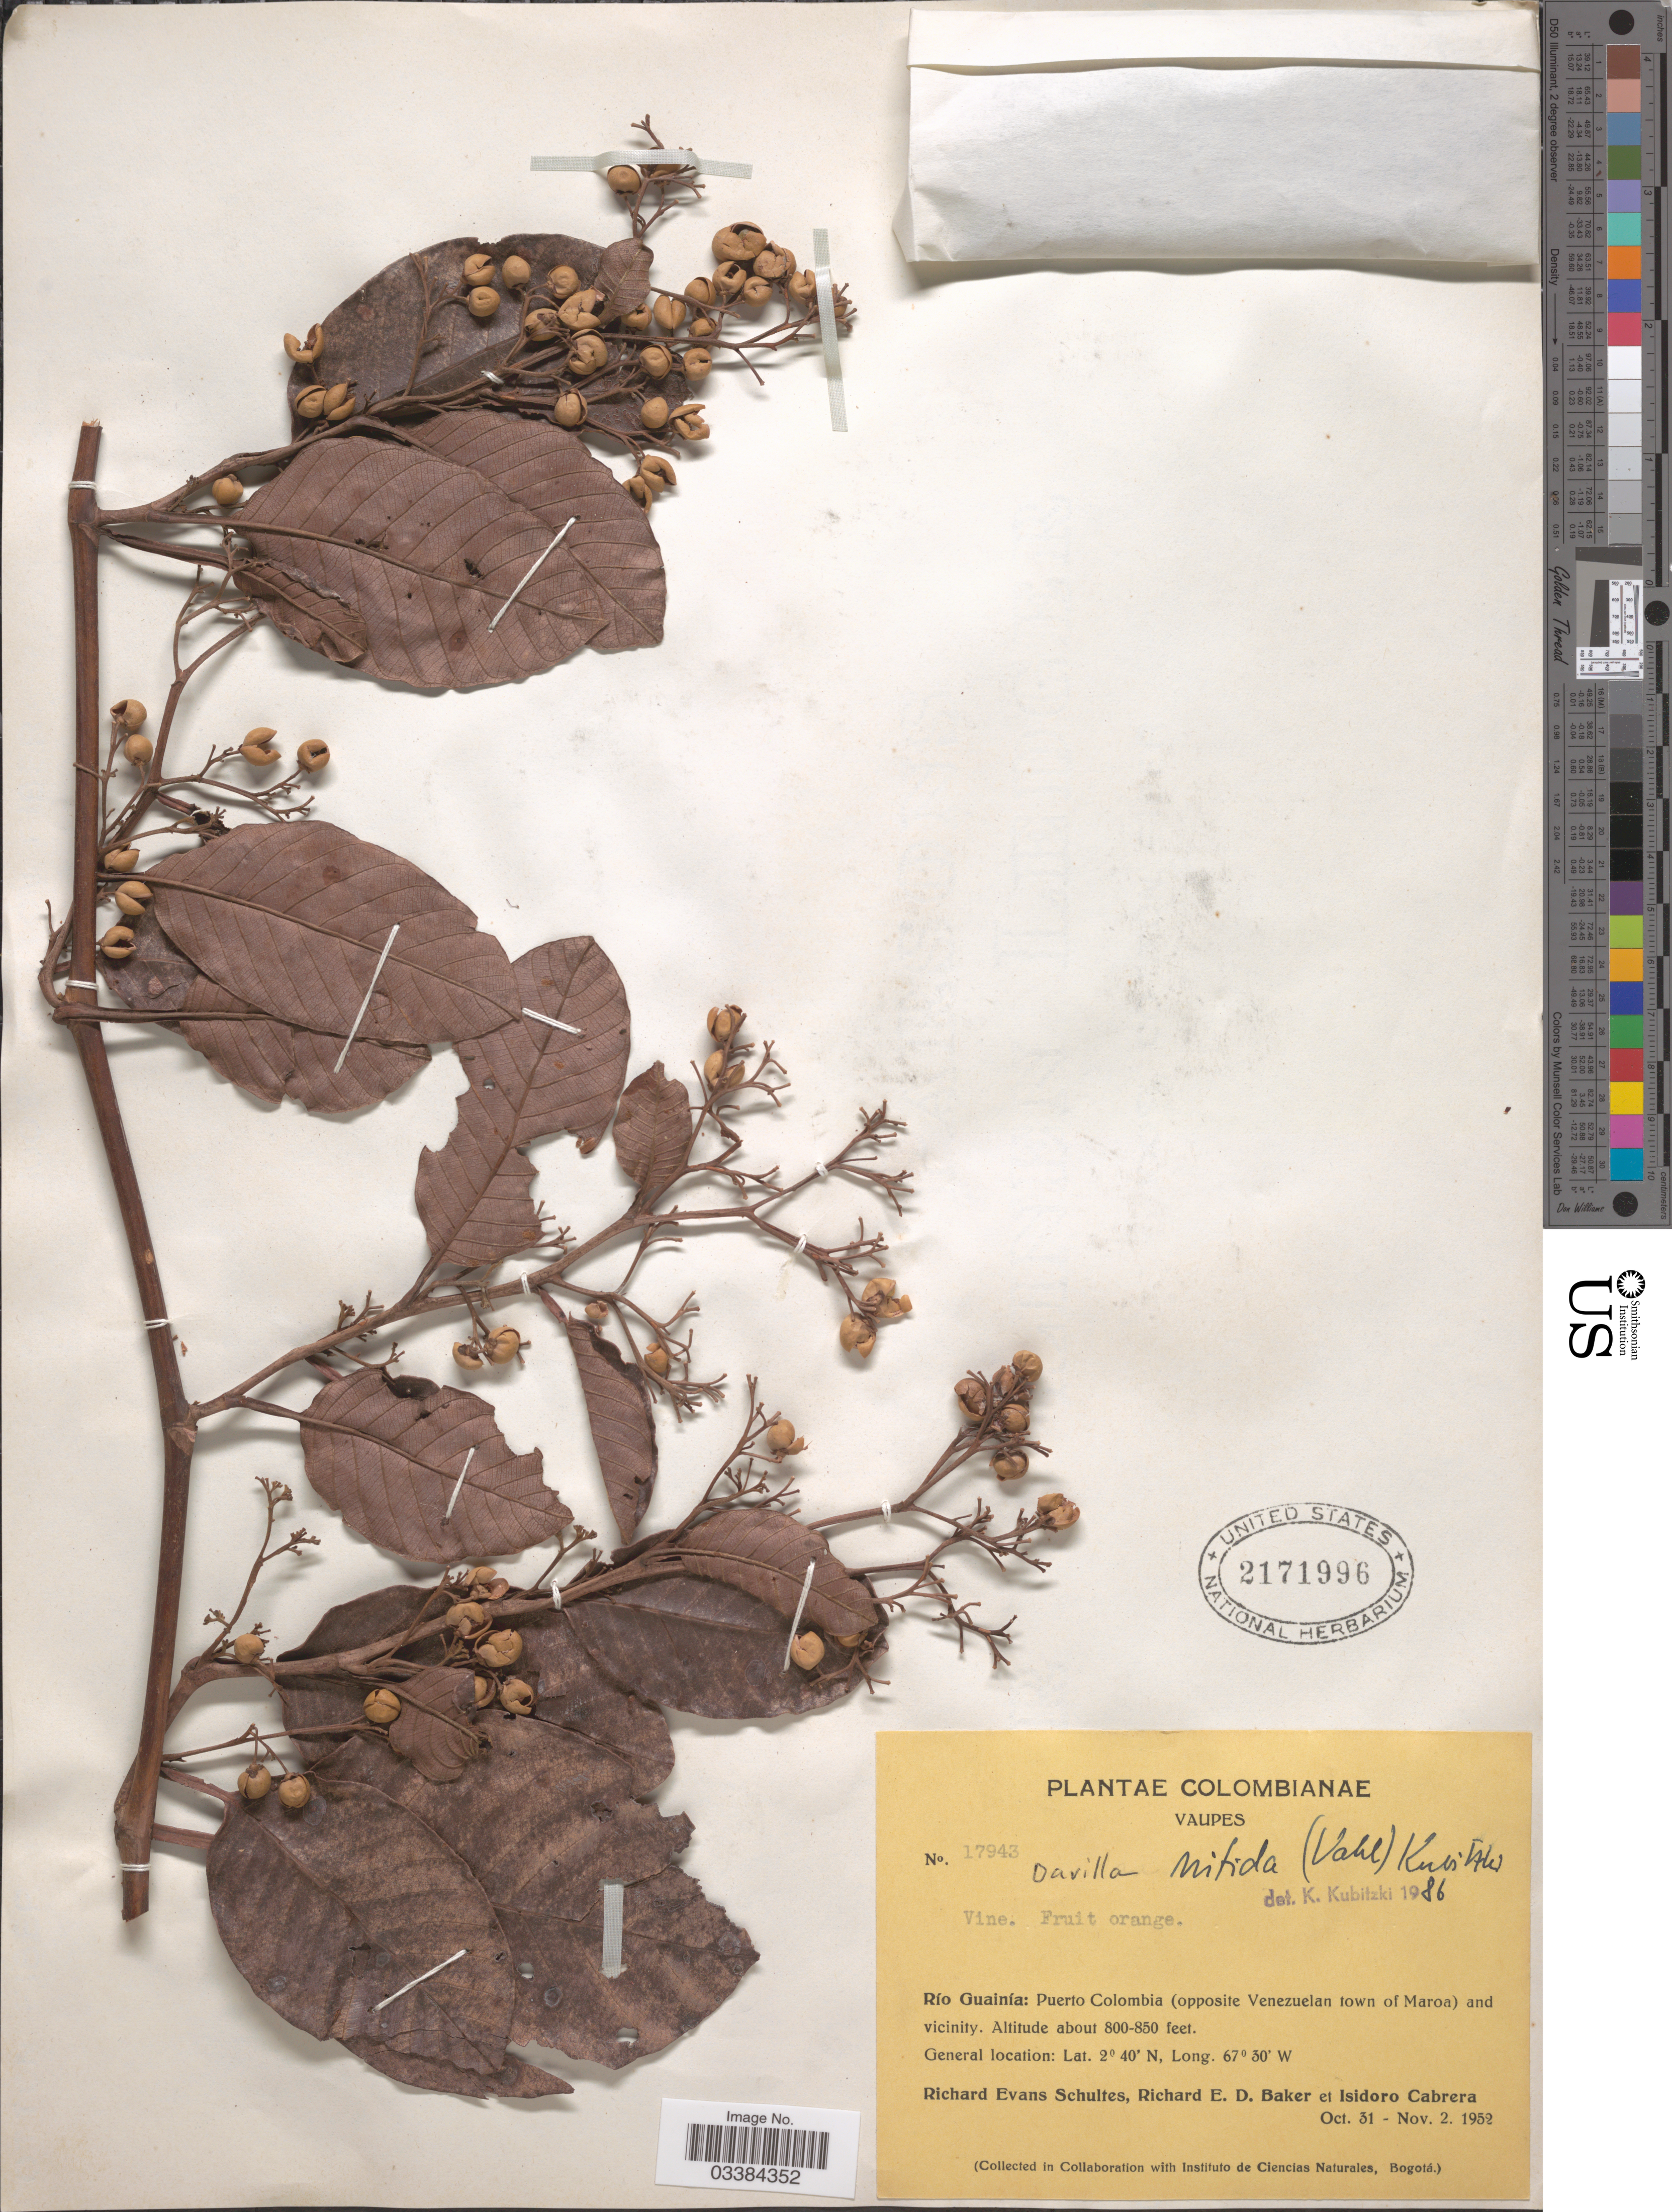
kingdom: Plantae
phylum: Tracheophyta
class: Magnoliopsida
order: Dilleniales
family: Dilleniaceae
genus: Davilla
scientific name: Davilla nitida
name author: (Vahl) Kubitzki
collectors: R. E. Schultes, R. E. D. Baker & I. Cabrera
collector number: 17943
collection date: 1952-10-31/1952-11-02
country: Colombia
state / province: Vaupés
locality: Río Guainía: Puerto Colombia (opposite Venezuelan town of Maroa) and vicinity.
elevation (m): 244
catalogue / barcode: US 2171996